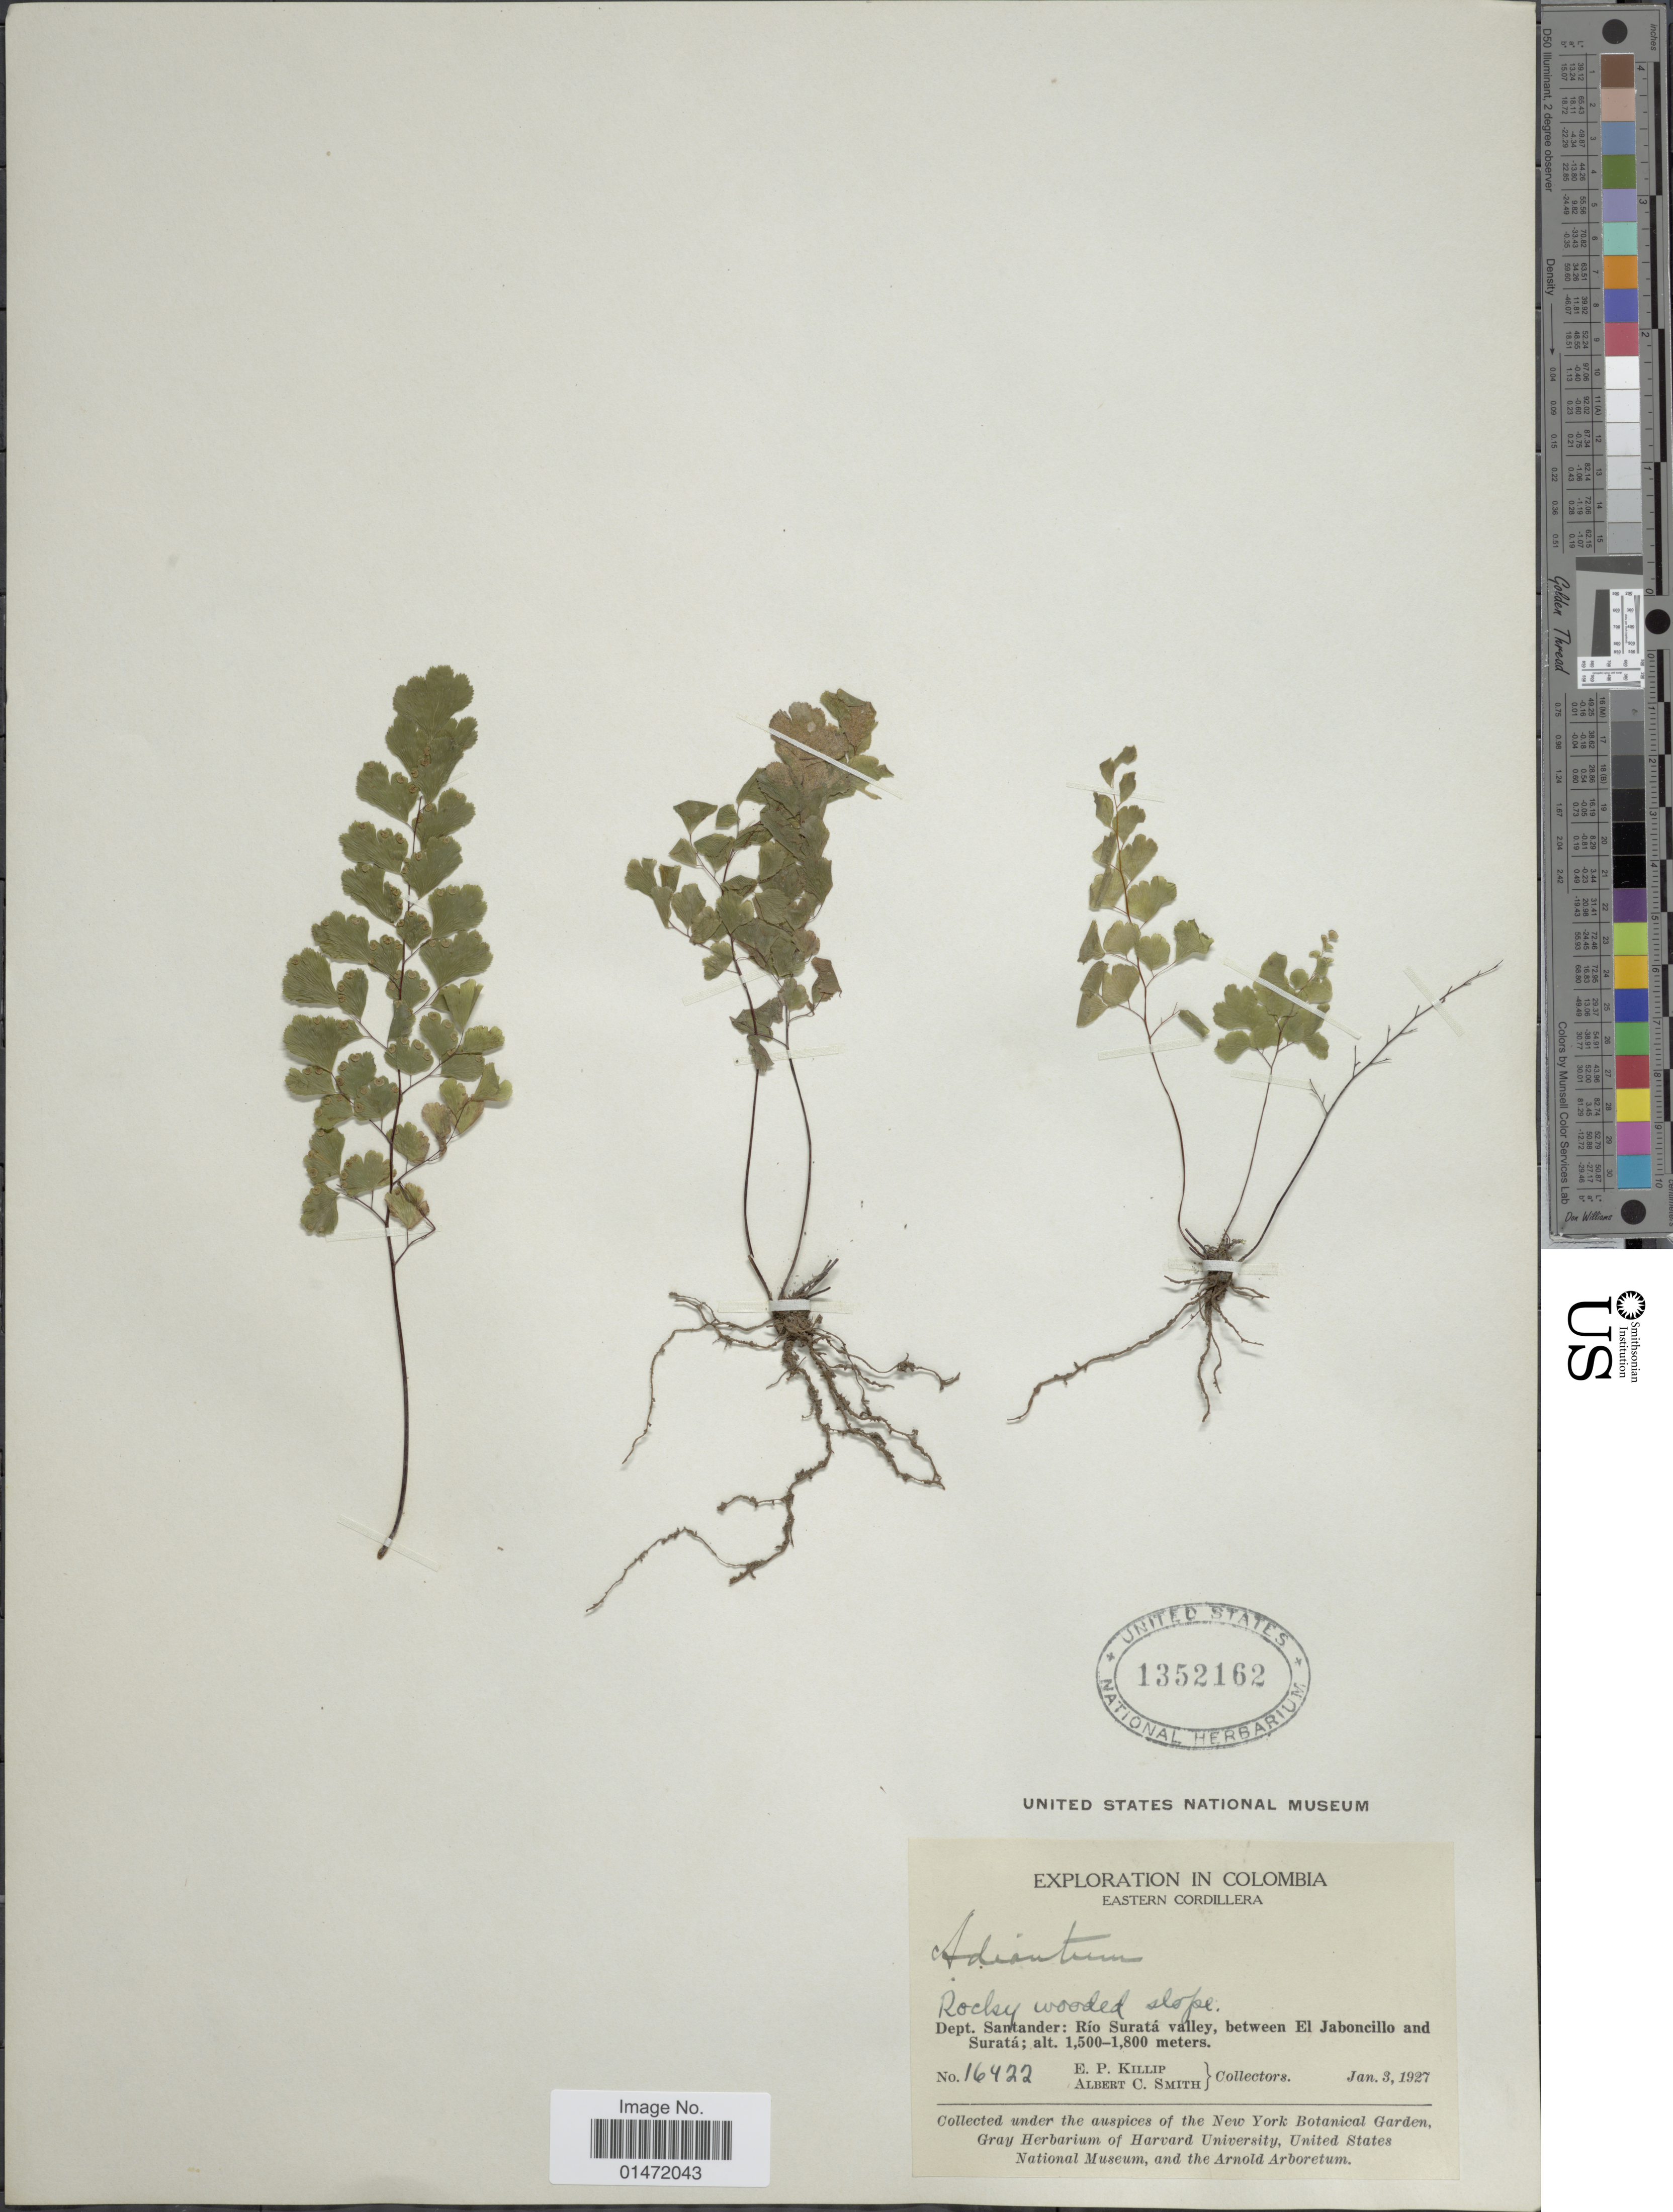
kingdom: Plantae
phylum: Tracheophyta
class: Polypodiopsida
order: Polypodiales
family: Pteridaceae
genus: Adiantum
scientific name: Adiantum sp.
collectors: E. P. Killip & A. C. Smith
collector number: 16422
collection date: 1927-01-03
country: Colombia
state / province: Santander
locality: Eastern Cordillera. Río Suratá valley, between El Jaboncillo and Suratá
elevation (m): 1500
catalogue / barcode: US 1352162